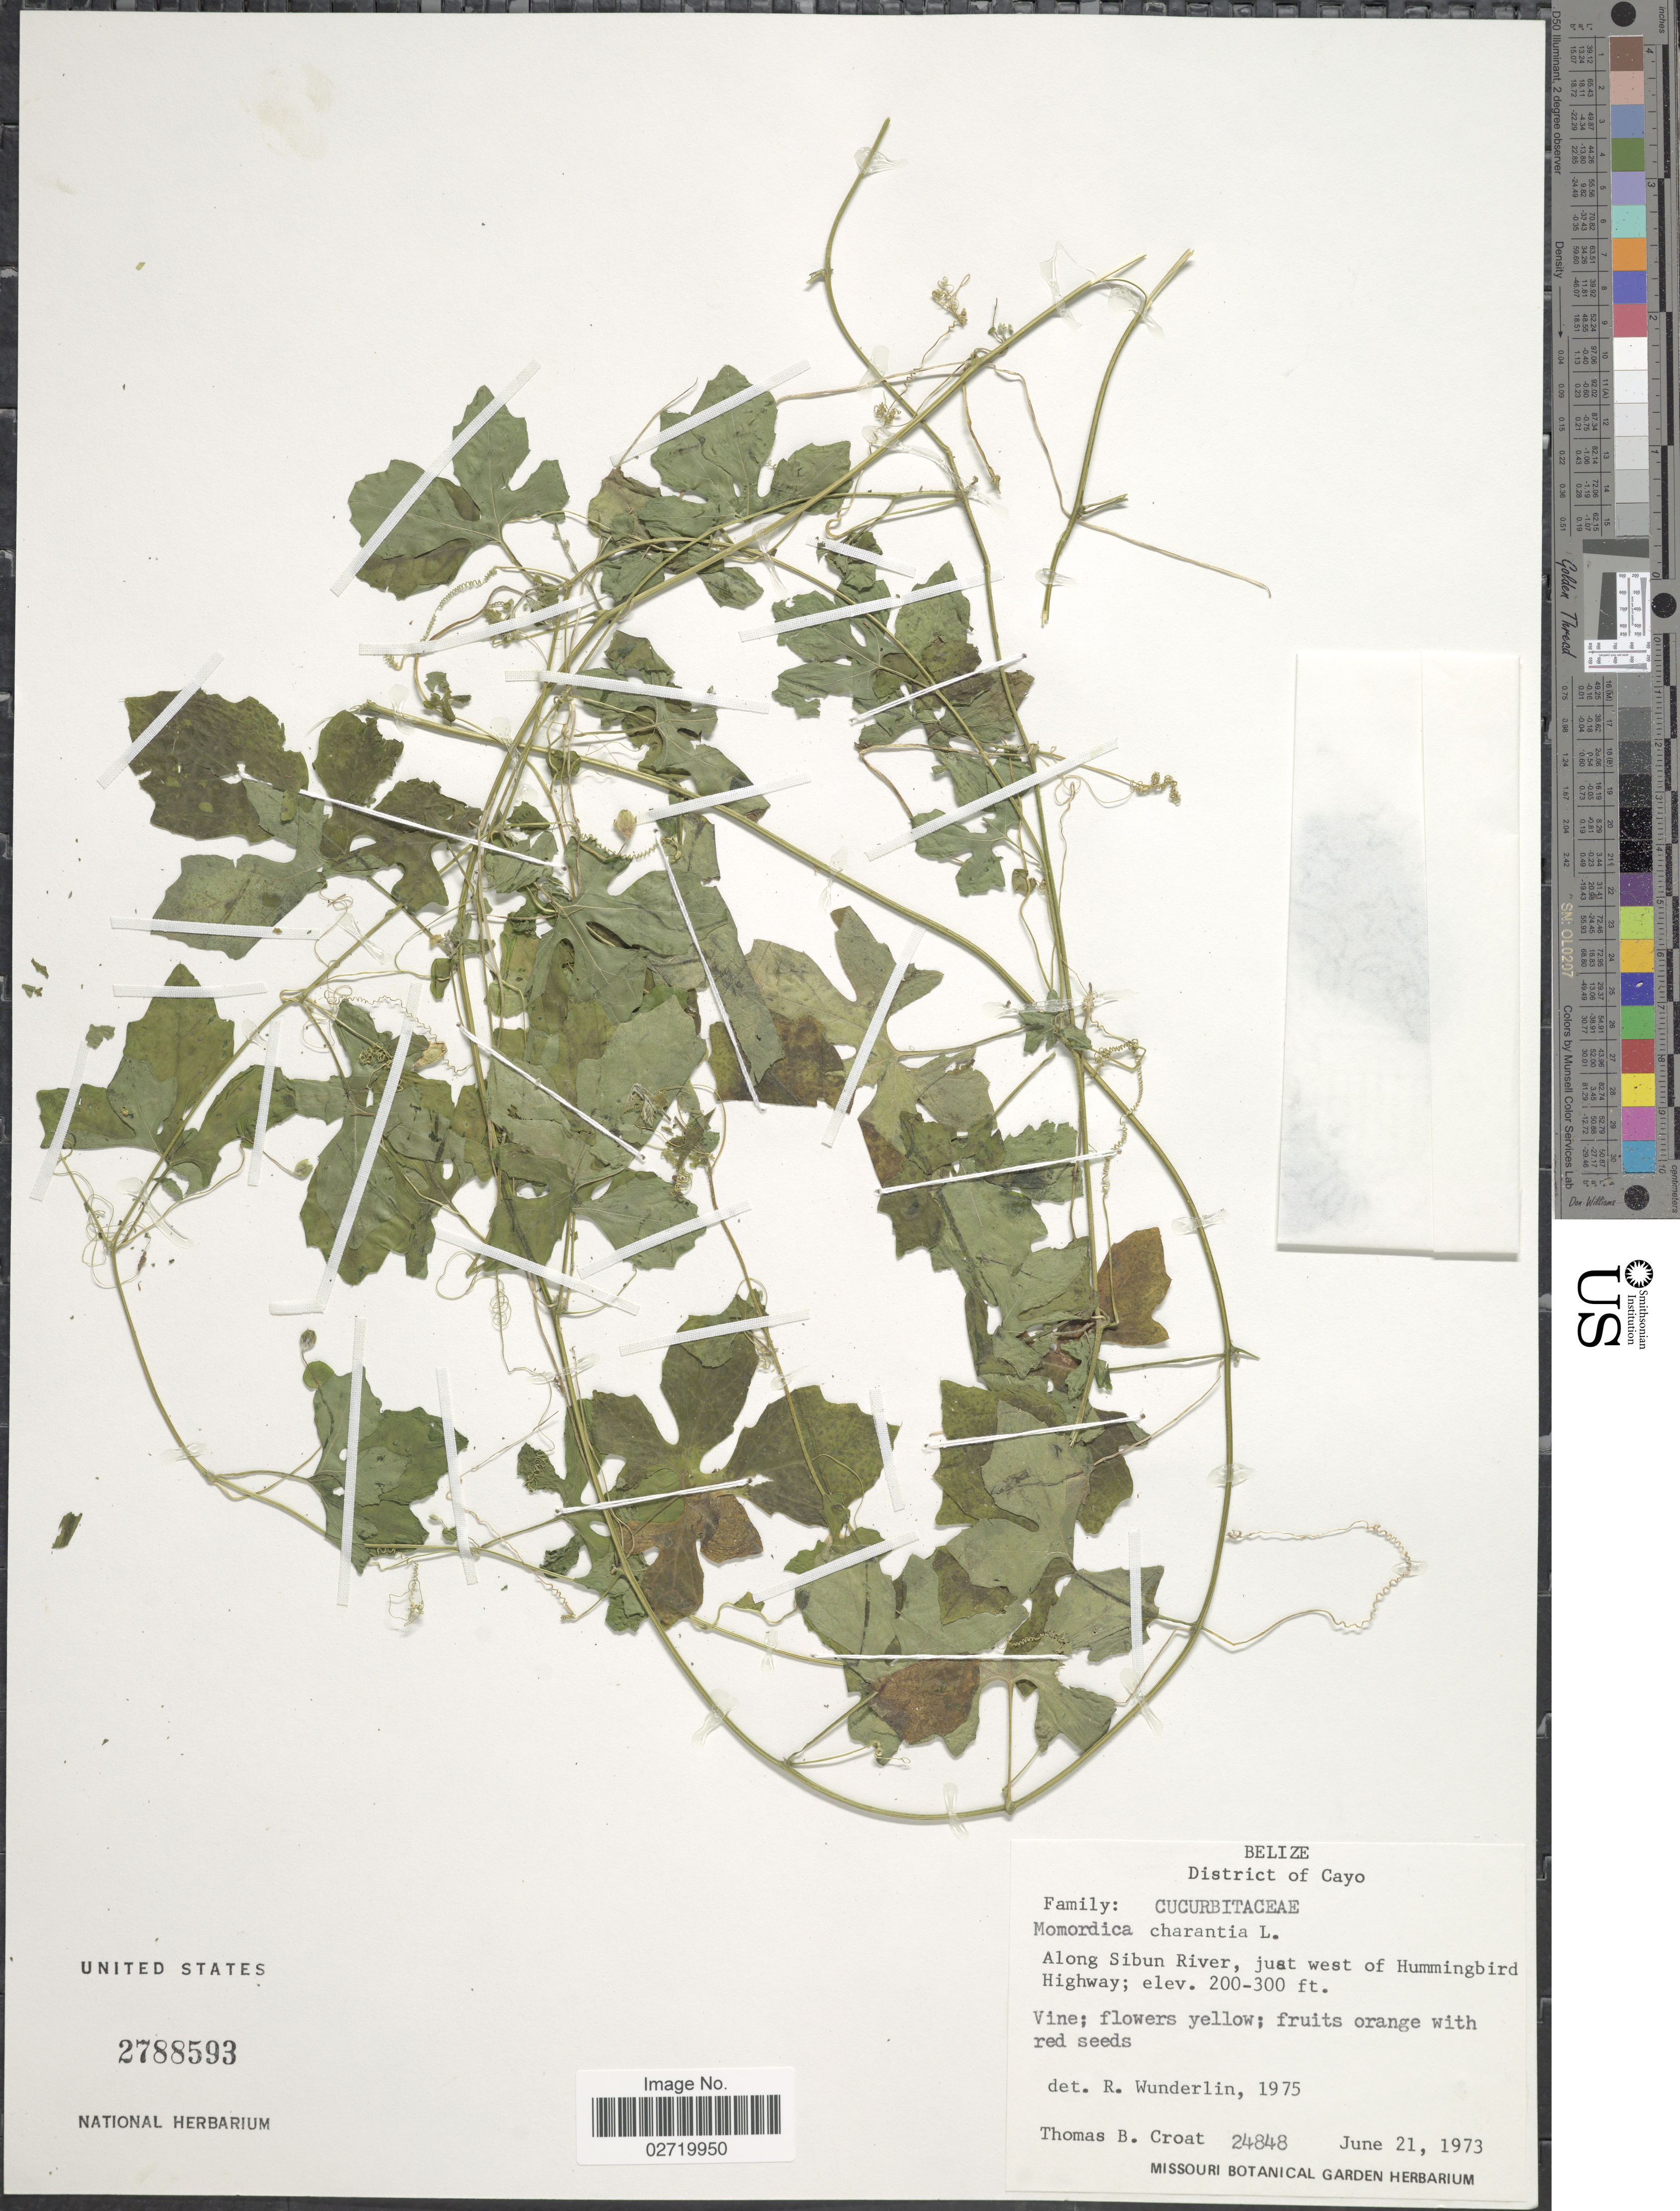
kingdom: Plantae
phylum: Tracheophyta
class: Magnoliopsida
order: Cucurbitales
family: Cucurbitaceae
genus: Momordica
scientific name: Momordica charantia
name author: L.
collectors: T. B. Croat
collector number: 24848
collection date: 1973-06-21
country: Belize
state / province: Cayo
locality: Along Sibun River, just west of Hummingbird Highway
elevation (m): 61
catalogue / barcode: US 2788593